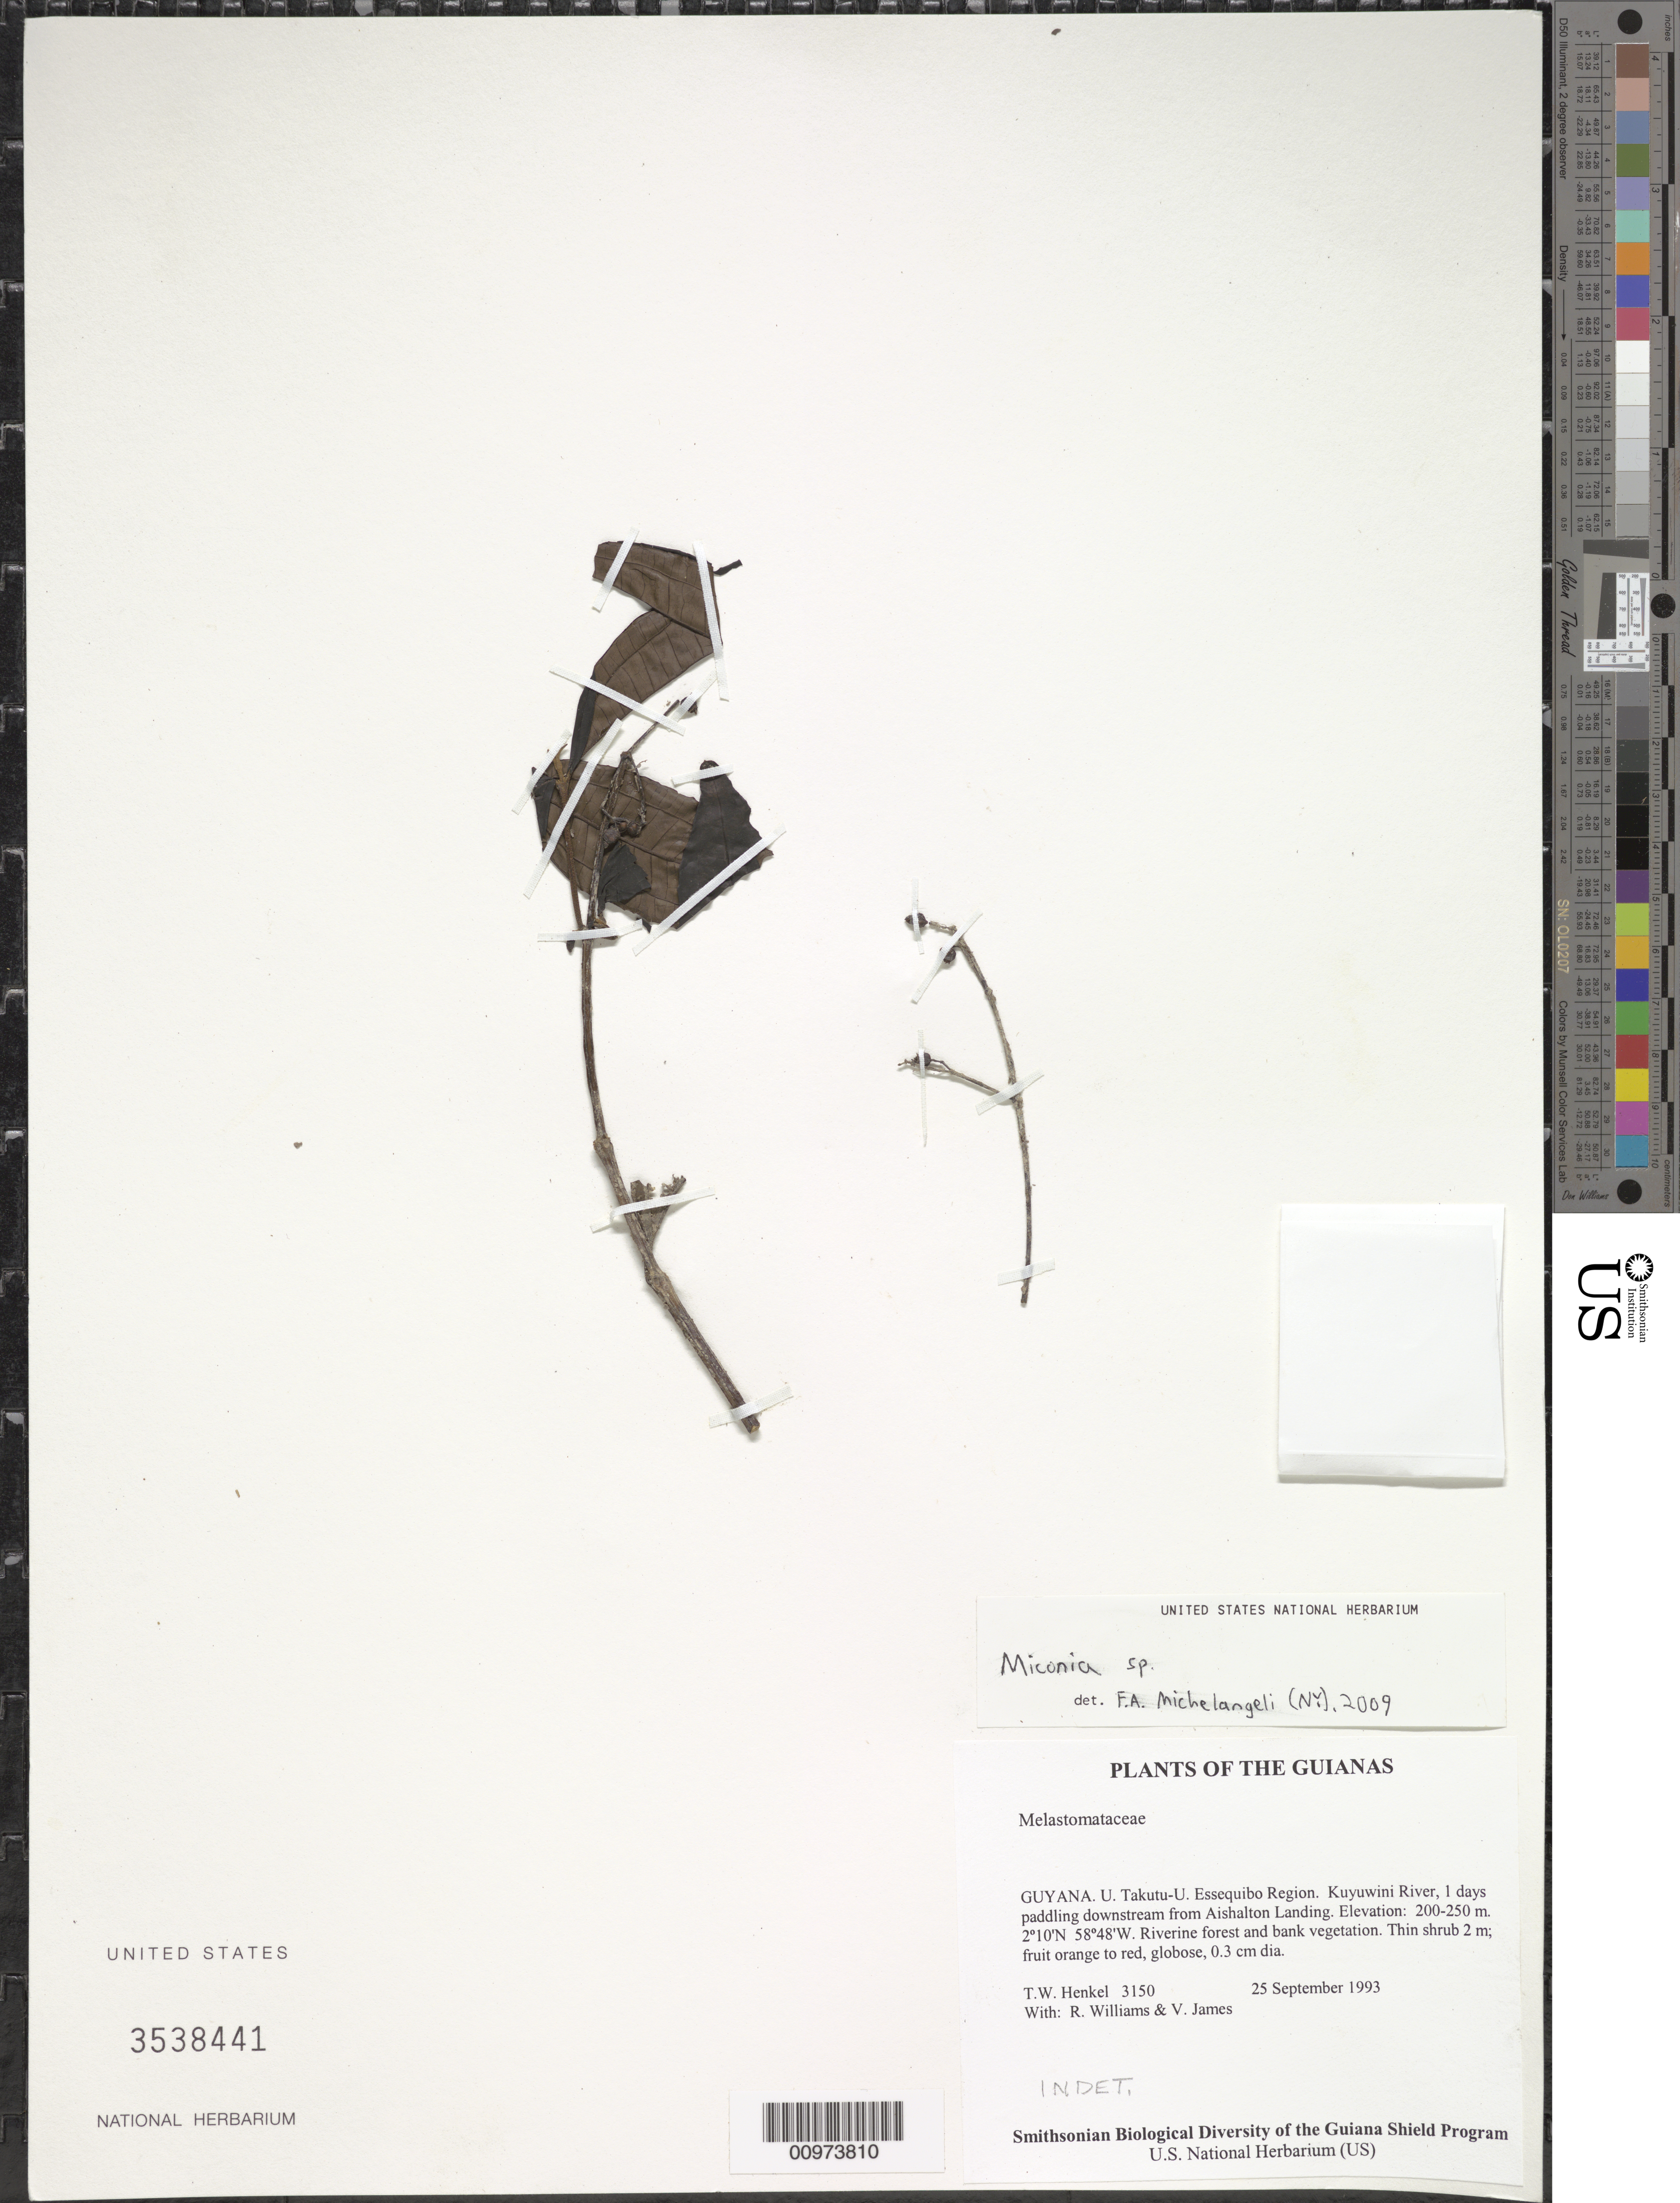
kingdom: Plantae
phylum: Tracheophyta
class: Magnoliopsida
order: Myrtales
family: Melastomataceae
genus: Miconia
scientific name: Miconia sp.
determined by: Michelangeli, F. A.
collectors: T. Henkel, R. Williams & V. James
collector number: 3150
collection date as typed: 25 September 1993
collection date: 1993-09-25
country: Guyana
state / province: U. Takutu-U. Essequibo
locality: Kuyuwini River, 1 days paddling downstream from Aishalton Landing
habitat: Riverine forest and bank vegetation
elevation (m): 200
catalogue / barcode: US 3538441